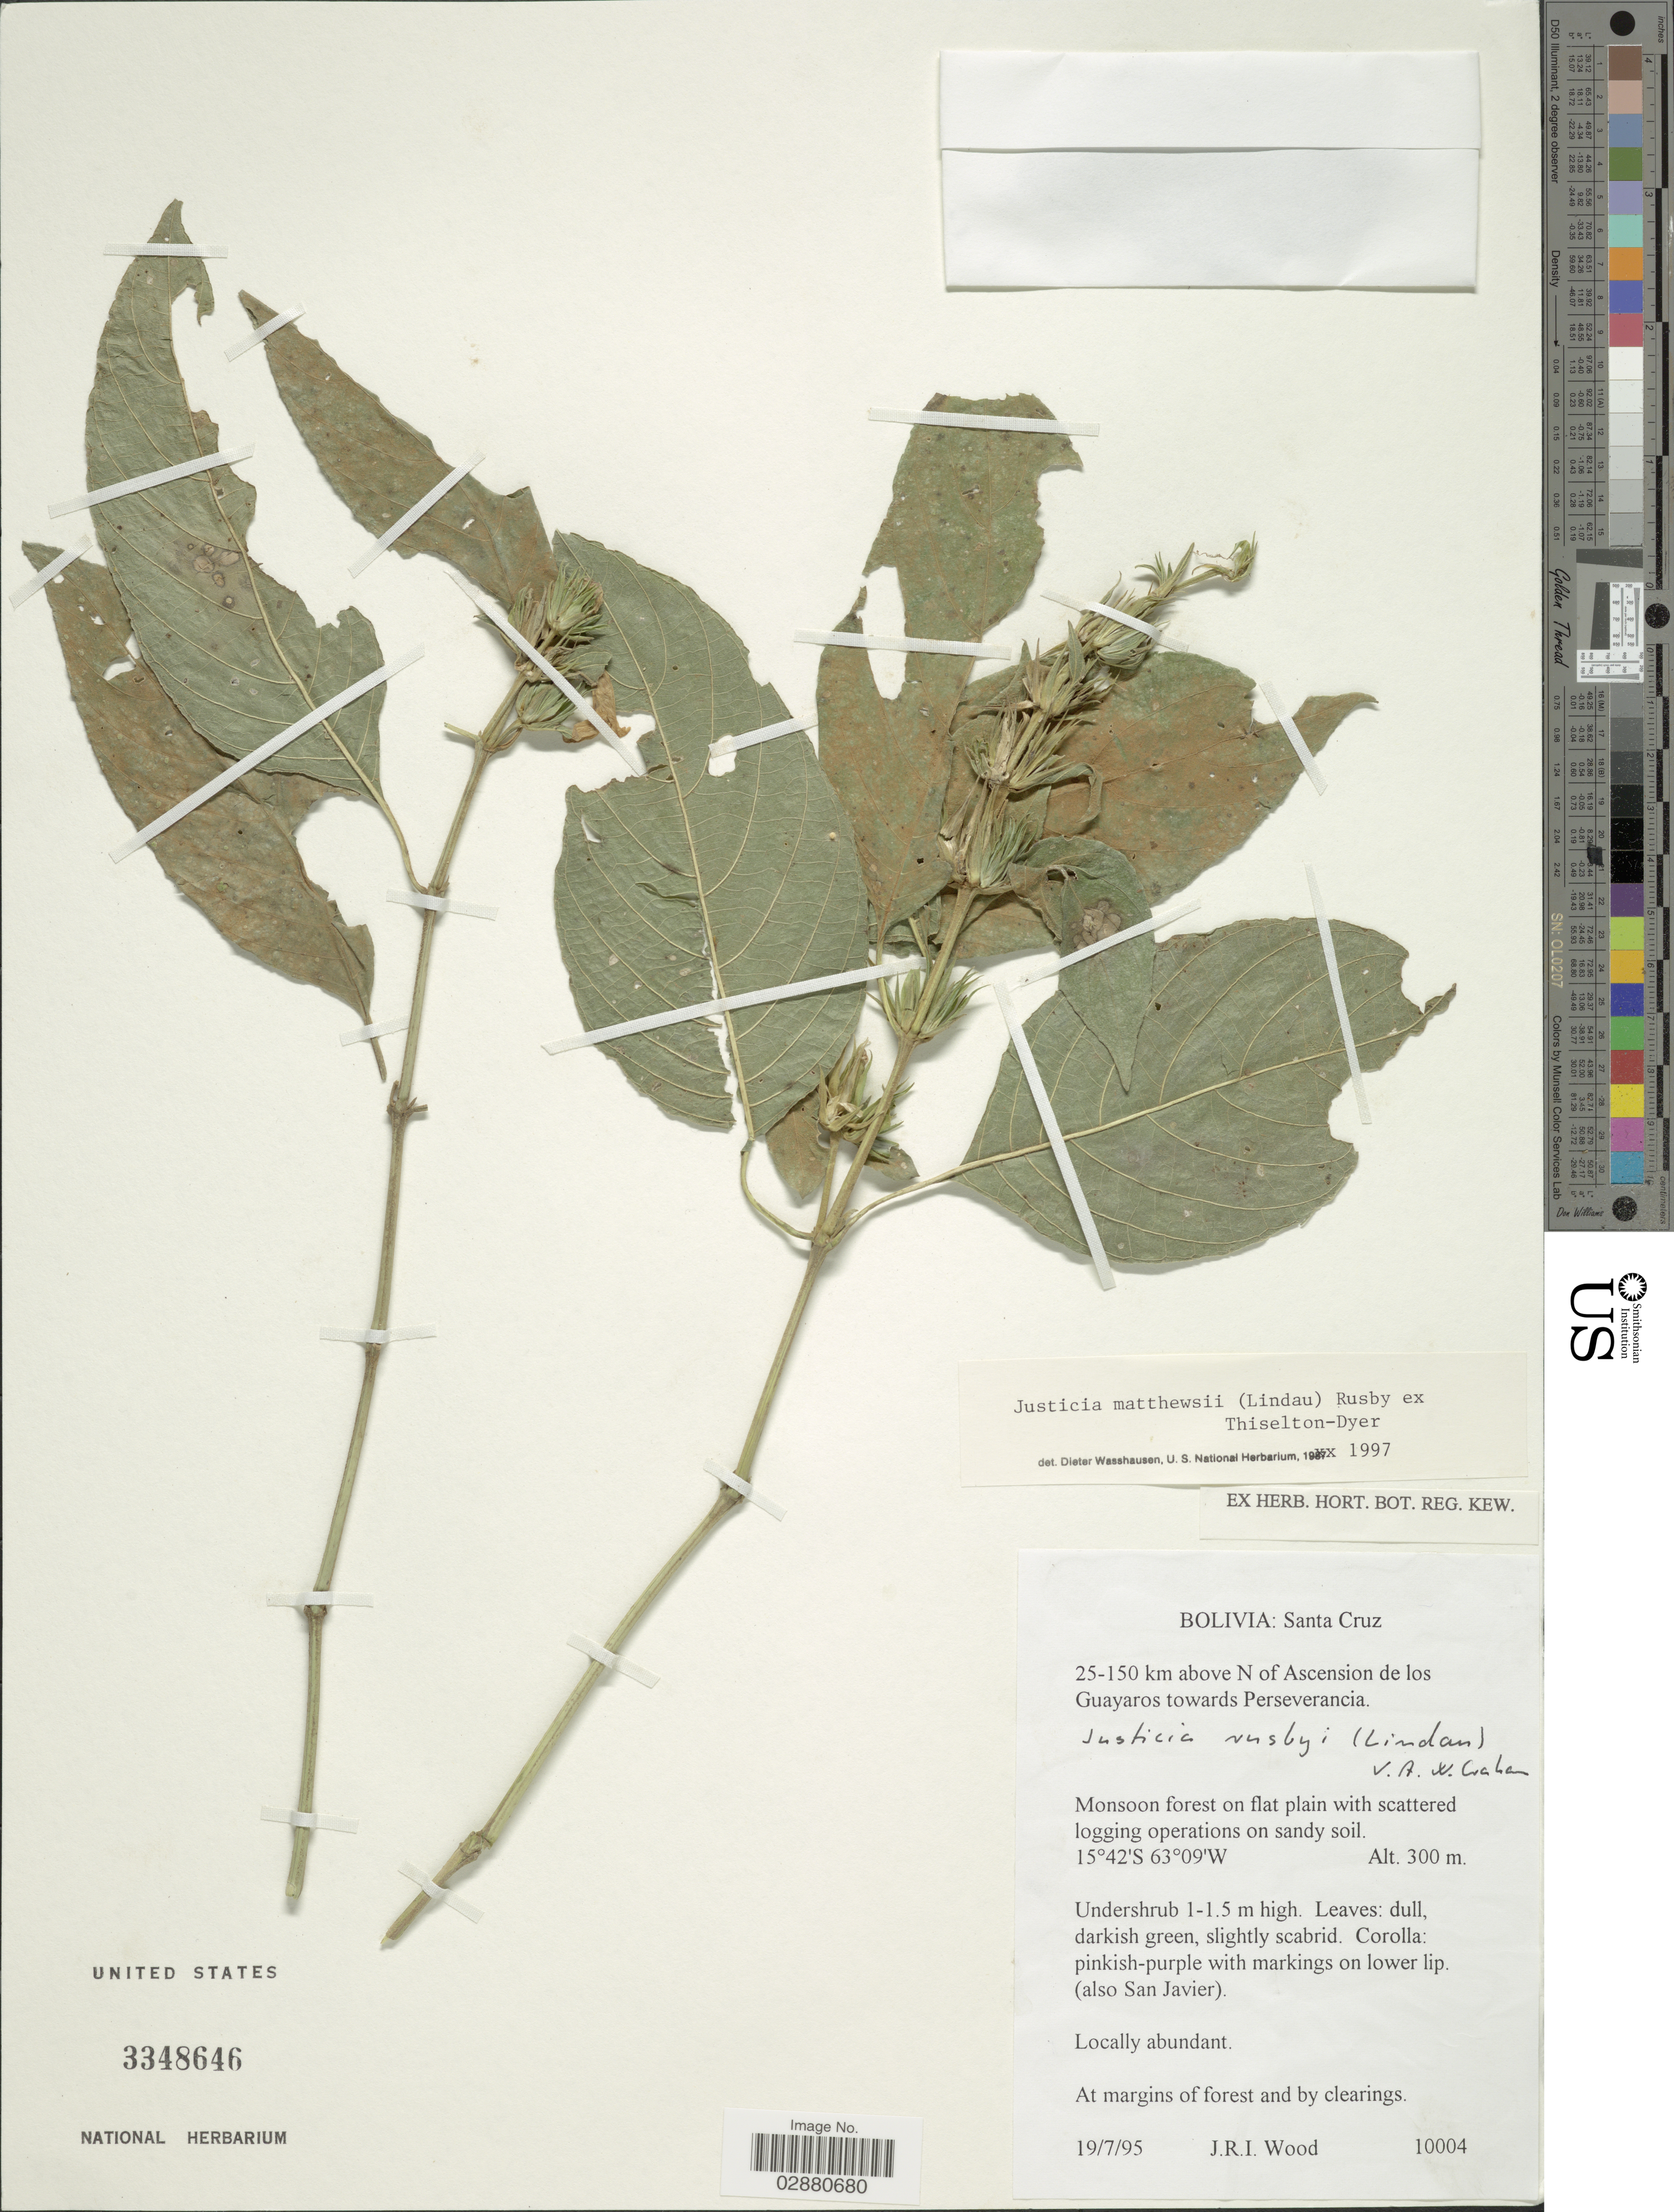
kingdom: Plantae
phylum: Tracheophyta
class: Magnoliopsida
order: Lamiales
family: Acanthaceae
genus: Justicia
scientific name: Justicia rusbyi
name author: (Lindau) V.A.W. Graham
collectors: J. R. I. Wood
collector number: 10004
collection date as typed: Transcribed d/m/y: 19/7/95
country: Bolivia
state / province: Santa Cruz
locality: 25-150 km above N of Ascension de los Guayaros towards Perseverancia. (also San Javier).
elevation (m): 300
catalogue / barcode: US 3348646